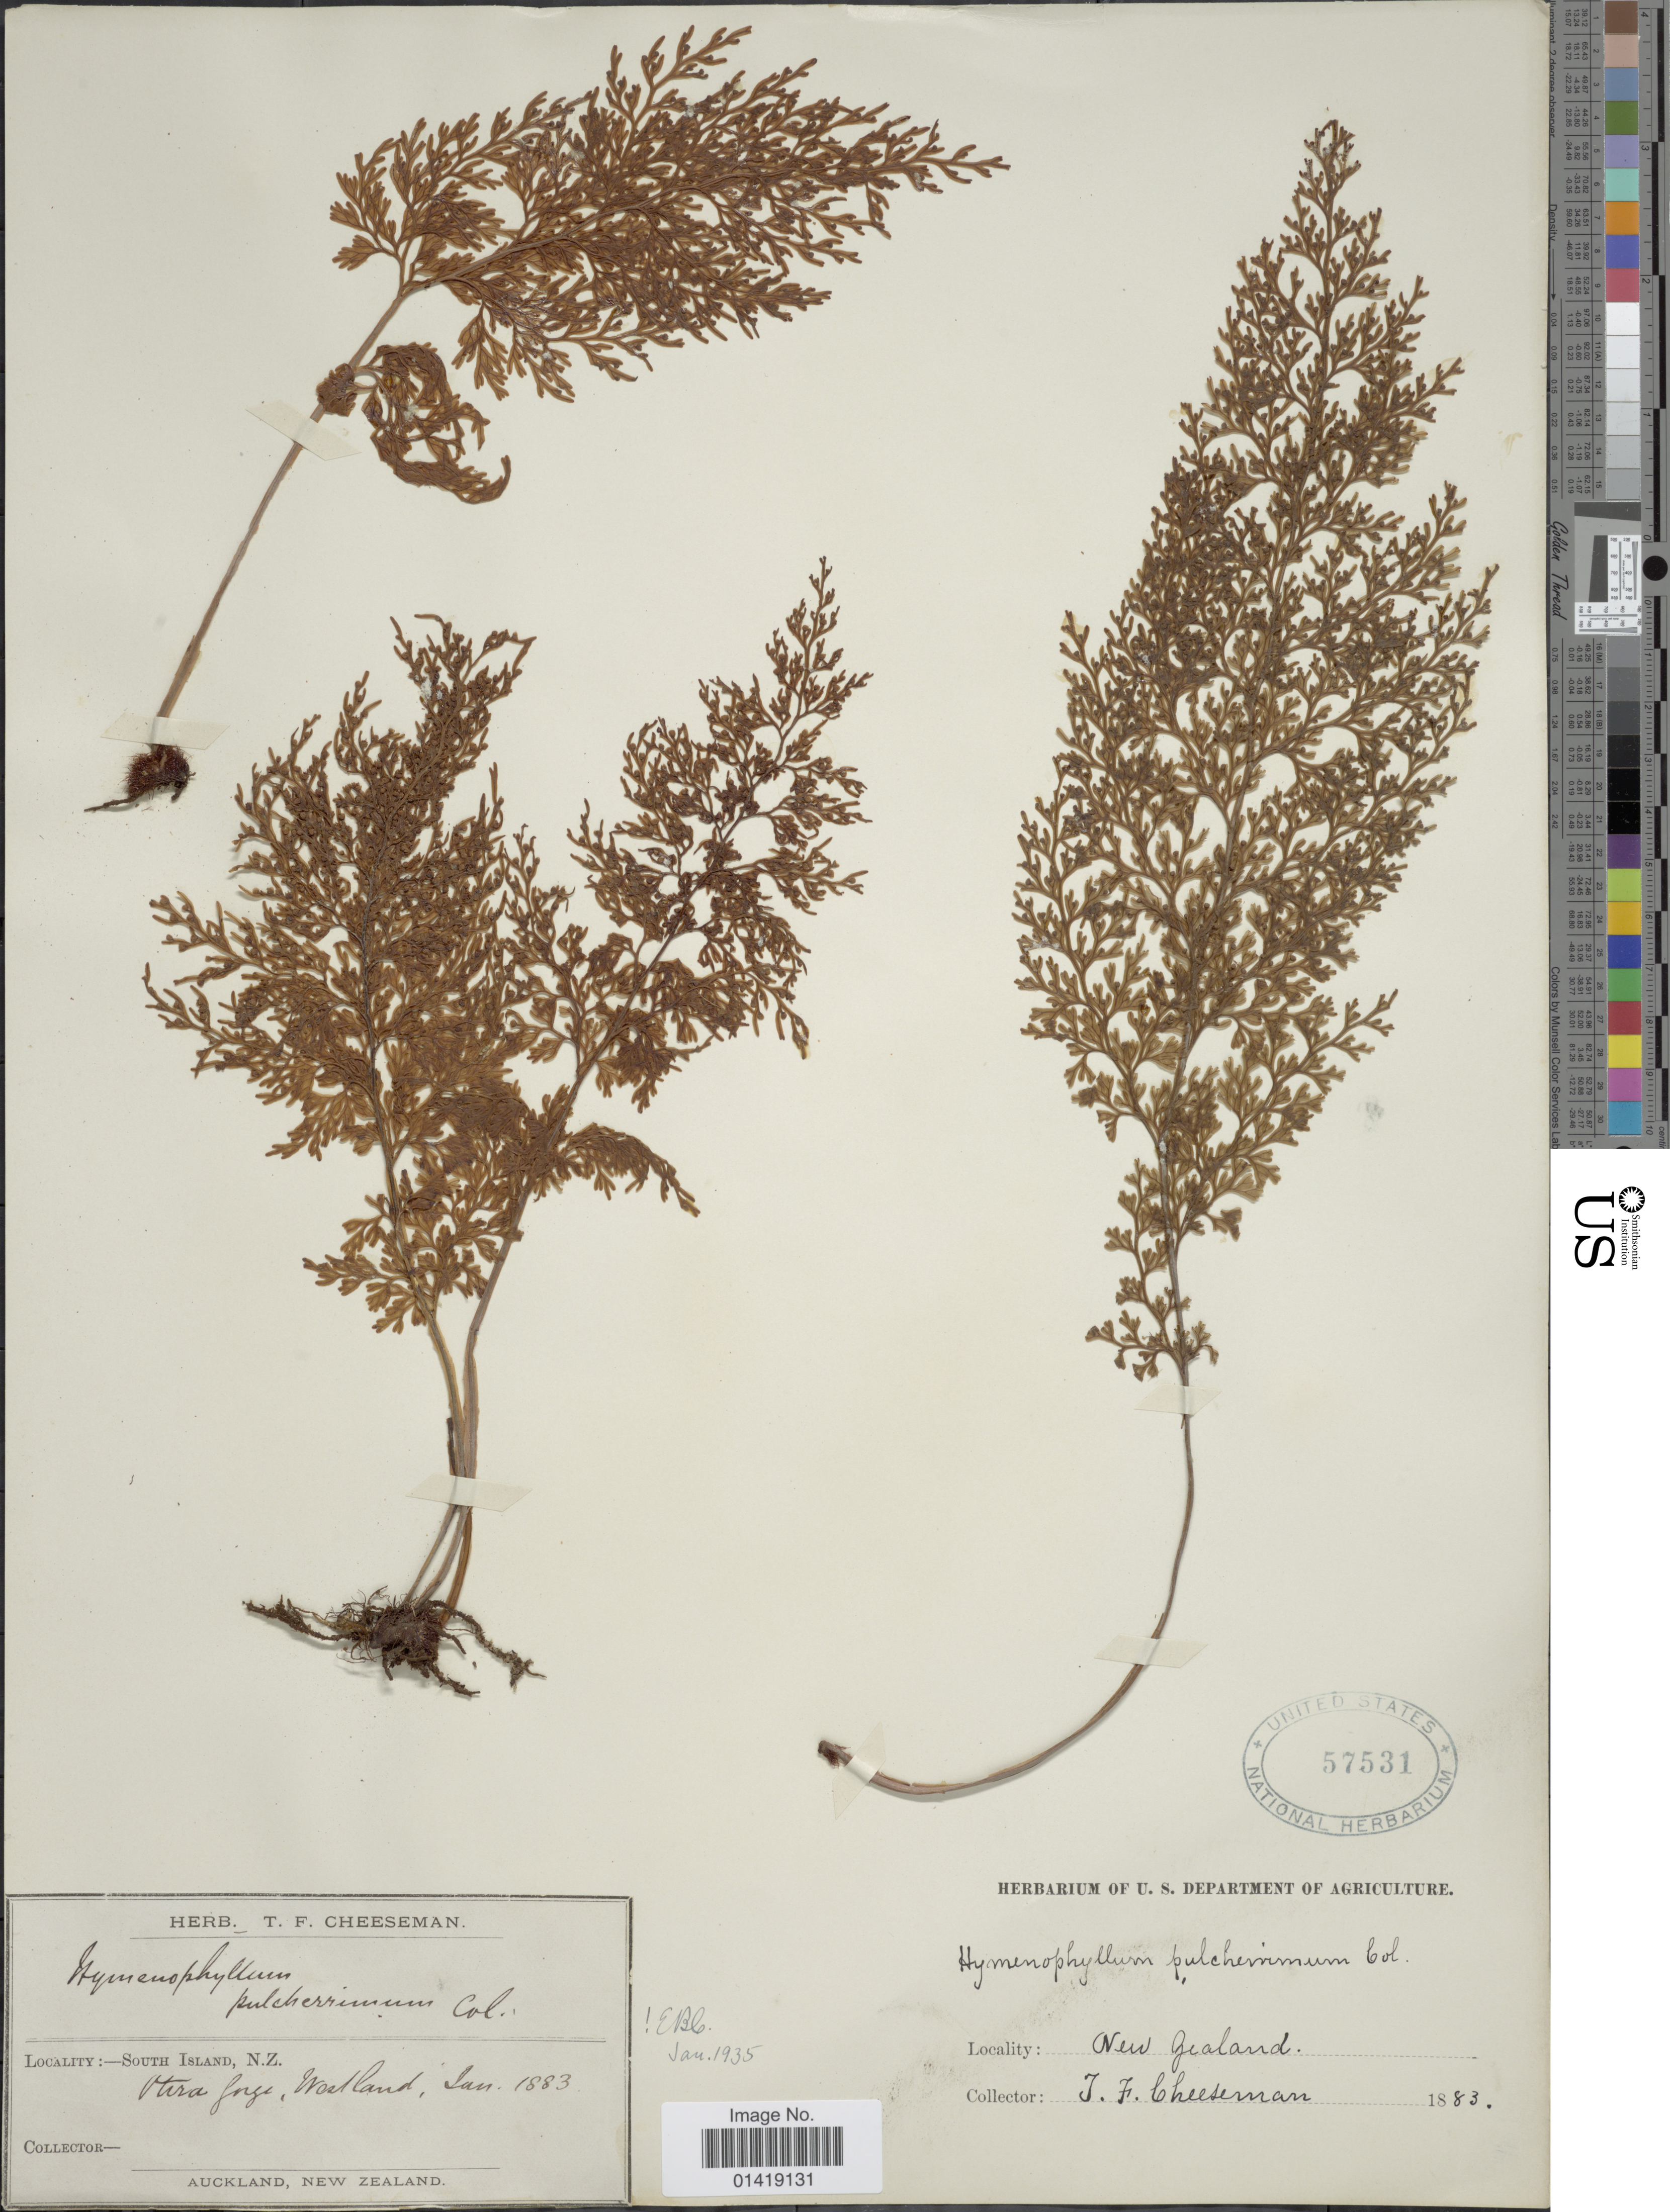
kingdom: Plantae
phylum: Tracheophyta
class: Polypodiopsida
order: Hymenophyllales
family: Hymenophyllaceae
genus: Hymenophyllum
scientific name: Hymenophyllum pulcherrimum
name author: Colenso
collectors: T. F. Cheeseman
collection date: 1883-01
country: New Zealand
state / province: Auckland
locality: South Island, N.Z. Otira Gorge, Westland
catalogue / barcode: US 57531